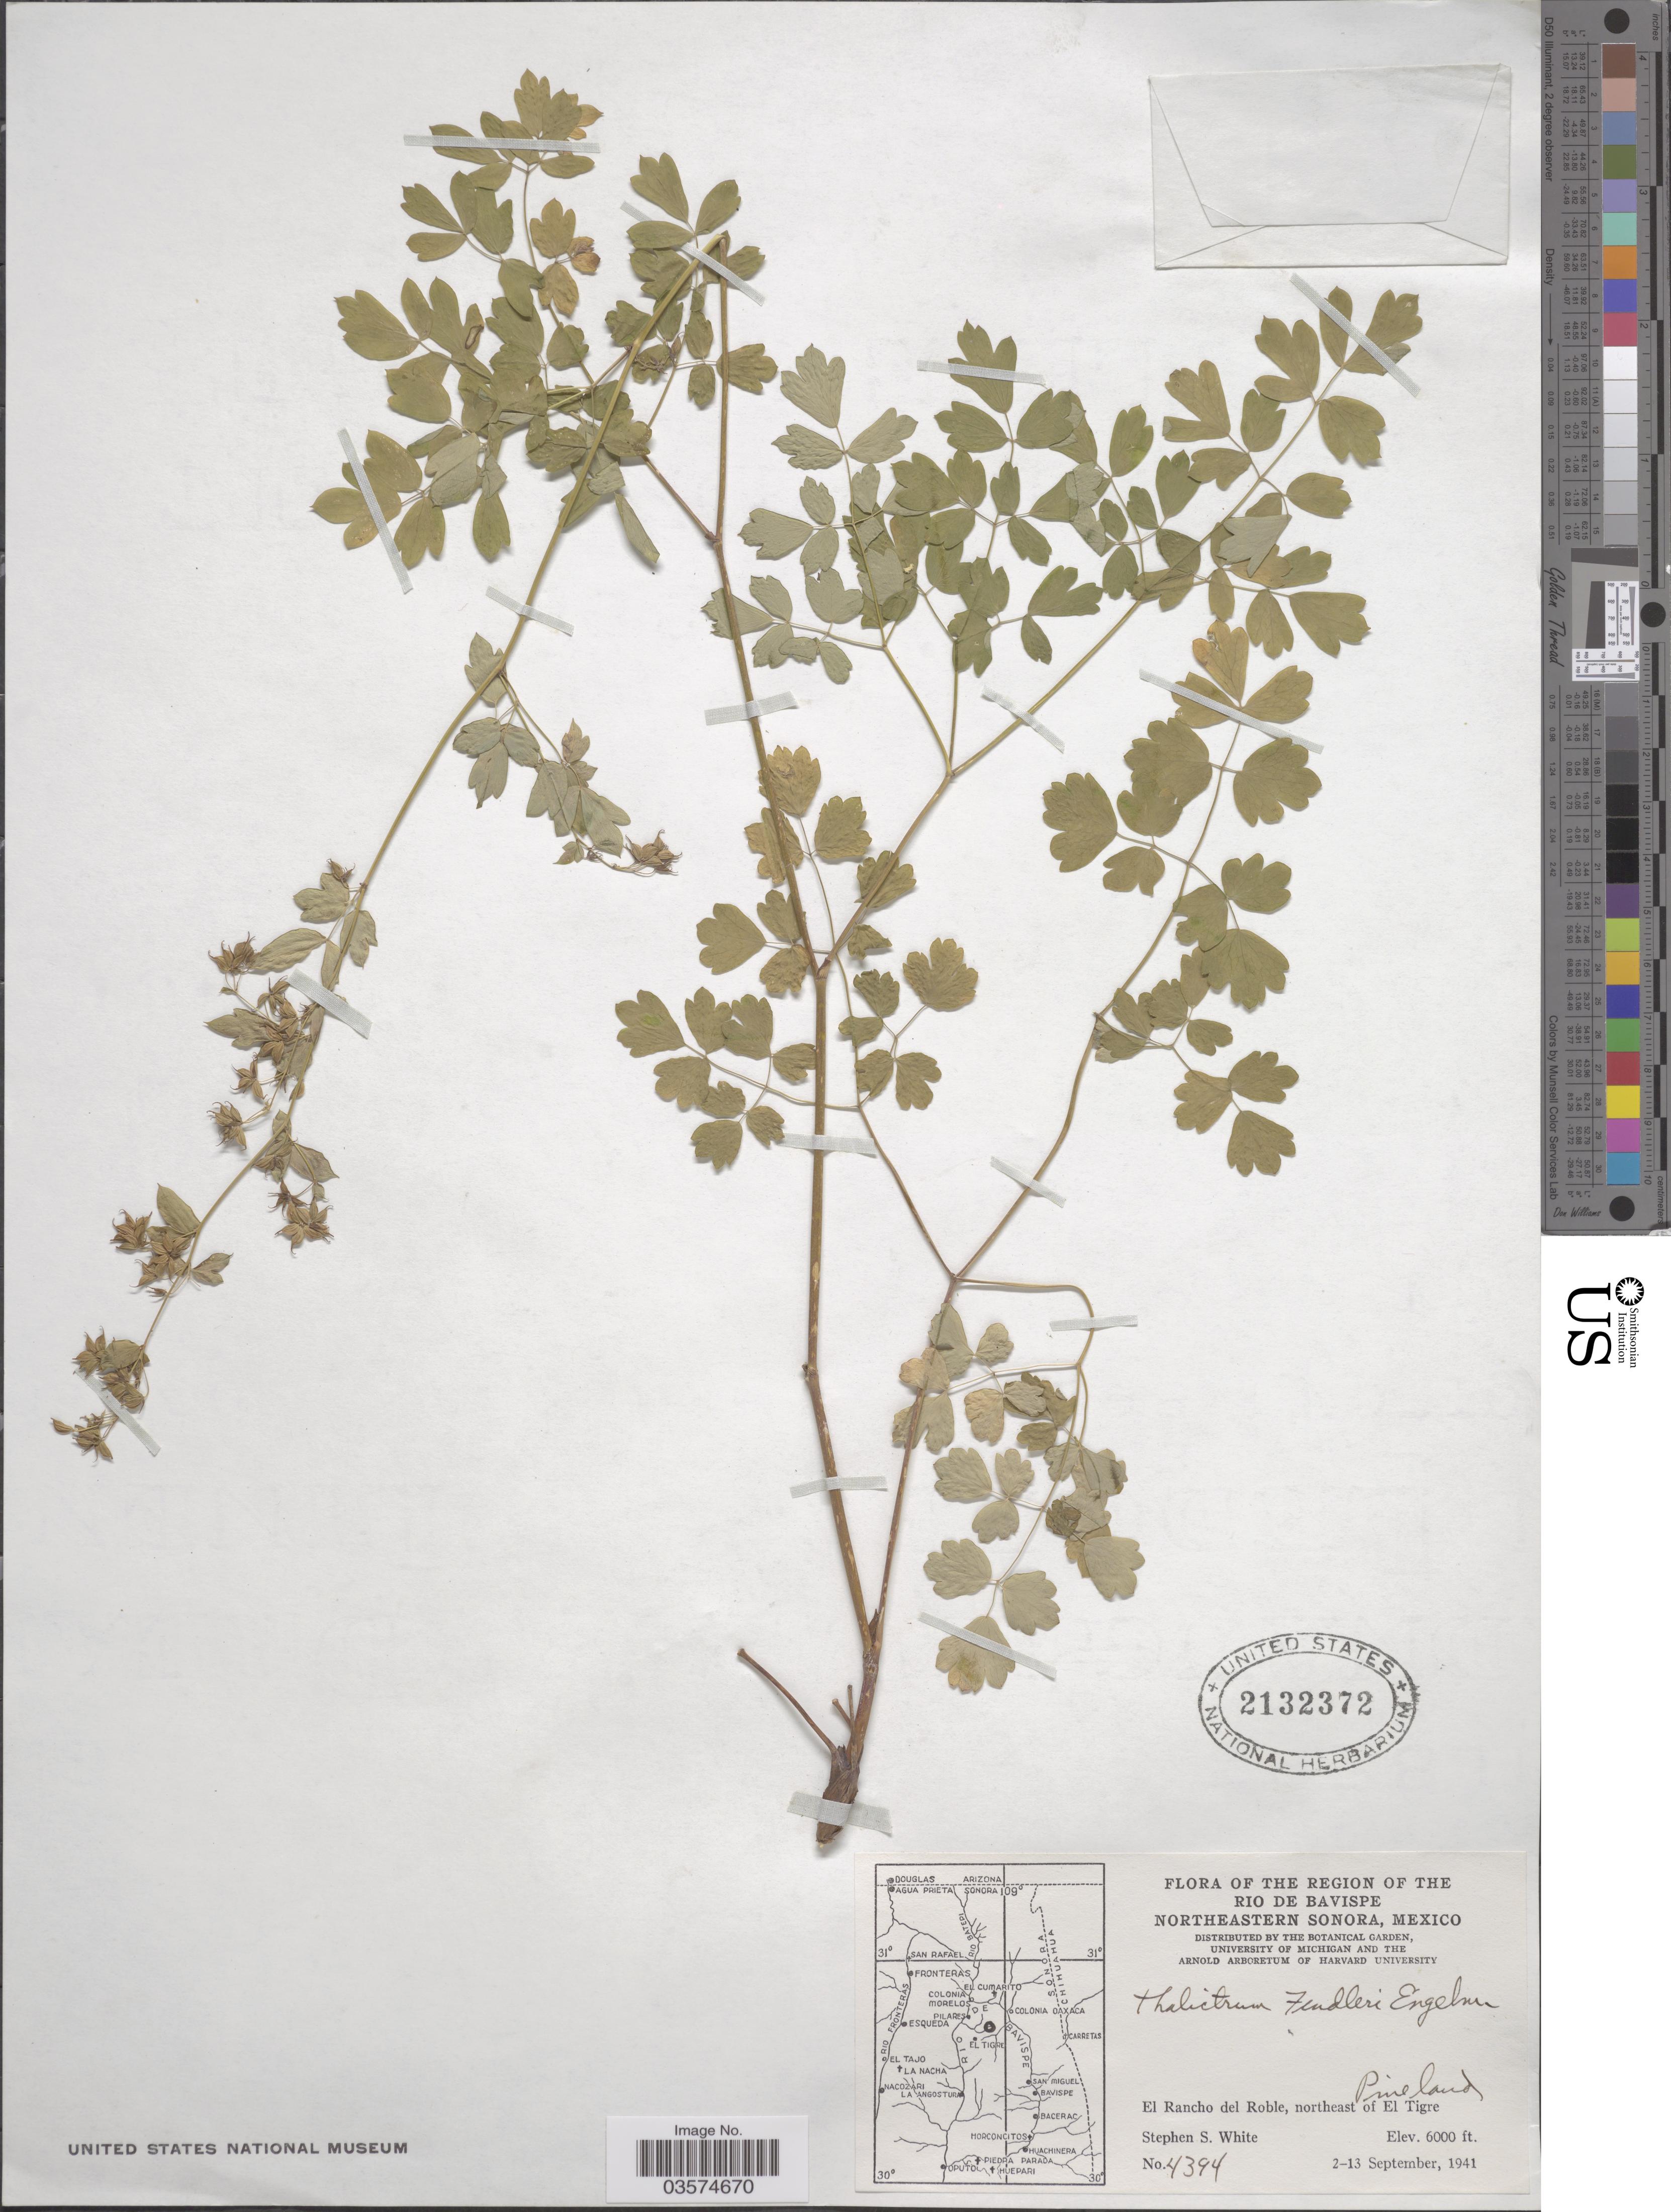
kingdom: Plantae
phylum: Tracheophyta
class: Magnoliopsida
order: Ranunculales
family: Ranunculaceae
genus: Thalictrum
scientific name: Thalictrum fendleri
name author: Engelm. ex A. Gray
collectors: S. S. White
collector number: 4394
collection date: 1941-09-02/1941-09-13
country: Mexico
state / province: Sonora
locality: Northeastern Sonora. The Region of the Rio de Bavispe. El Rancho del Roble, northeast of El Tigre.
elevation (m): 1829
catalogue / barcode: US 2132372